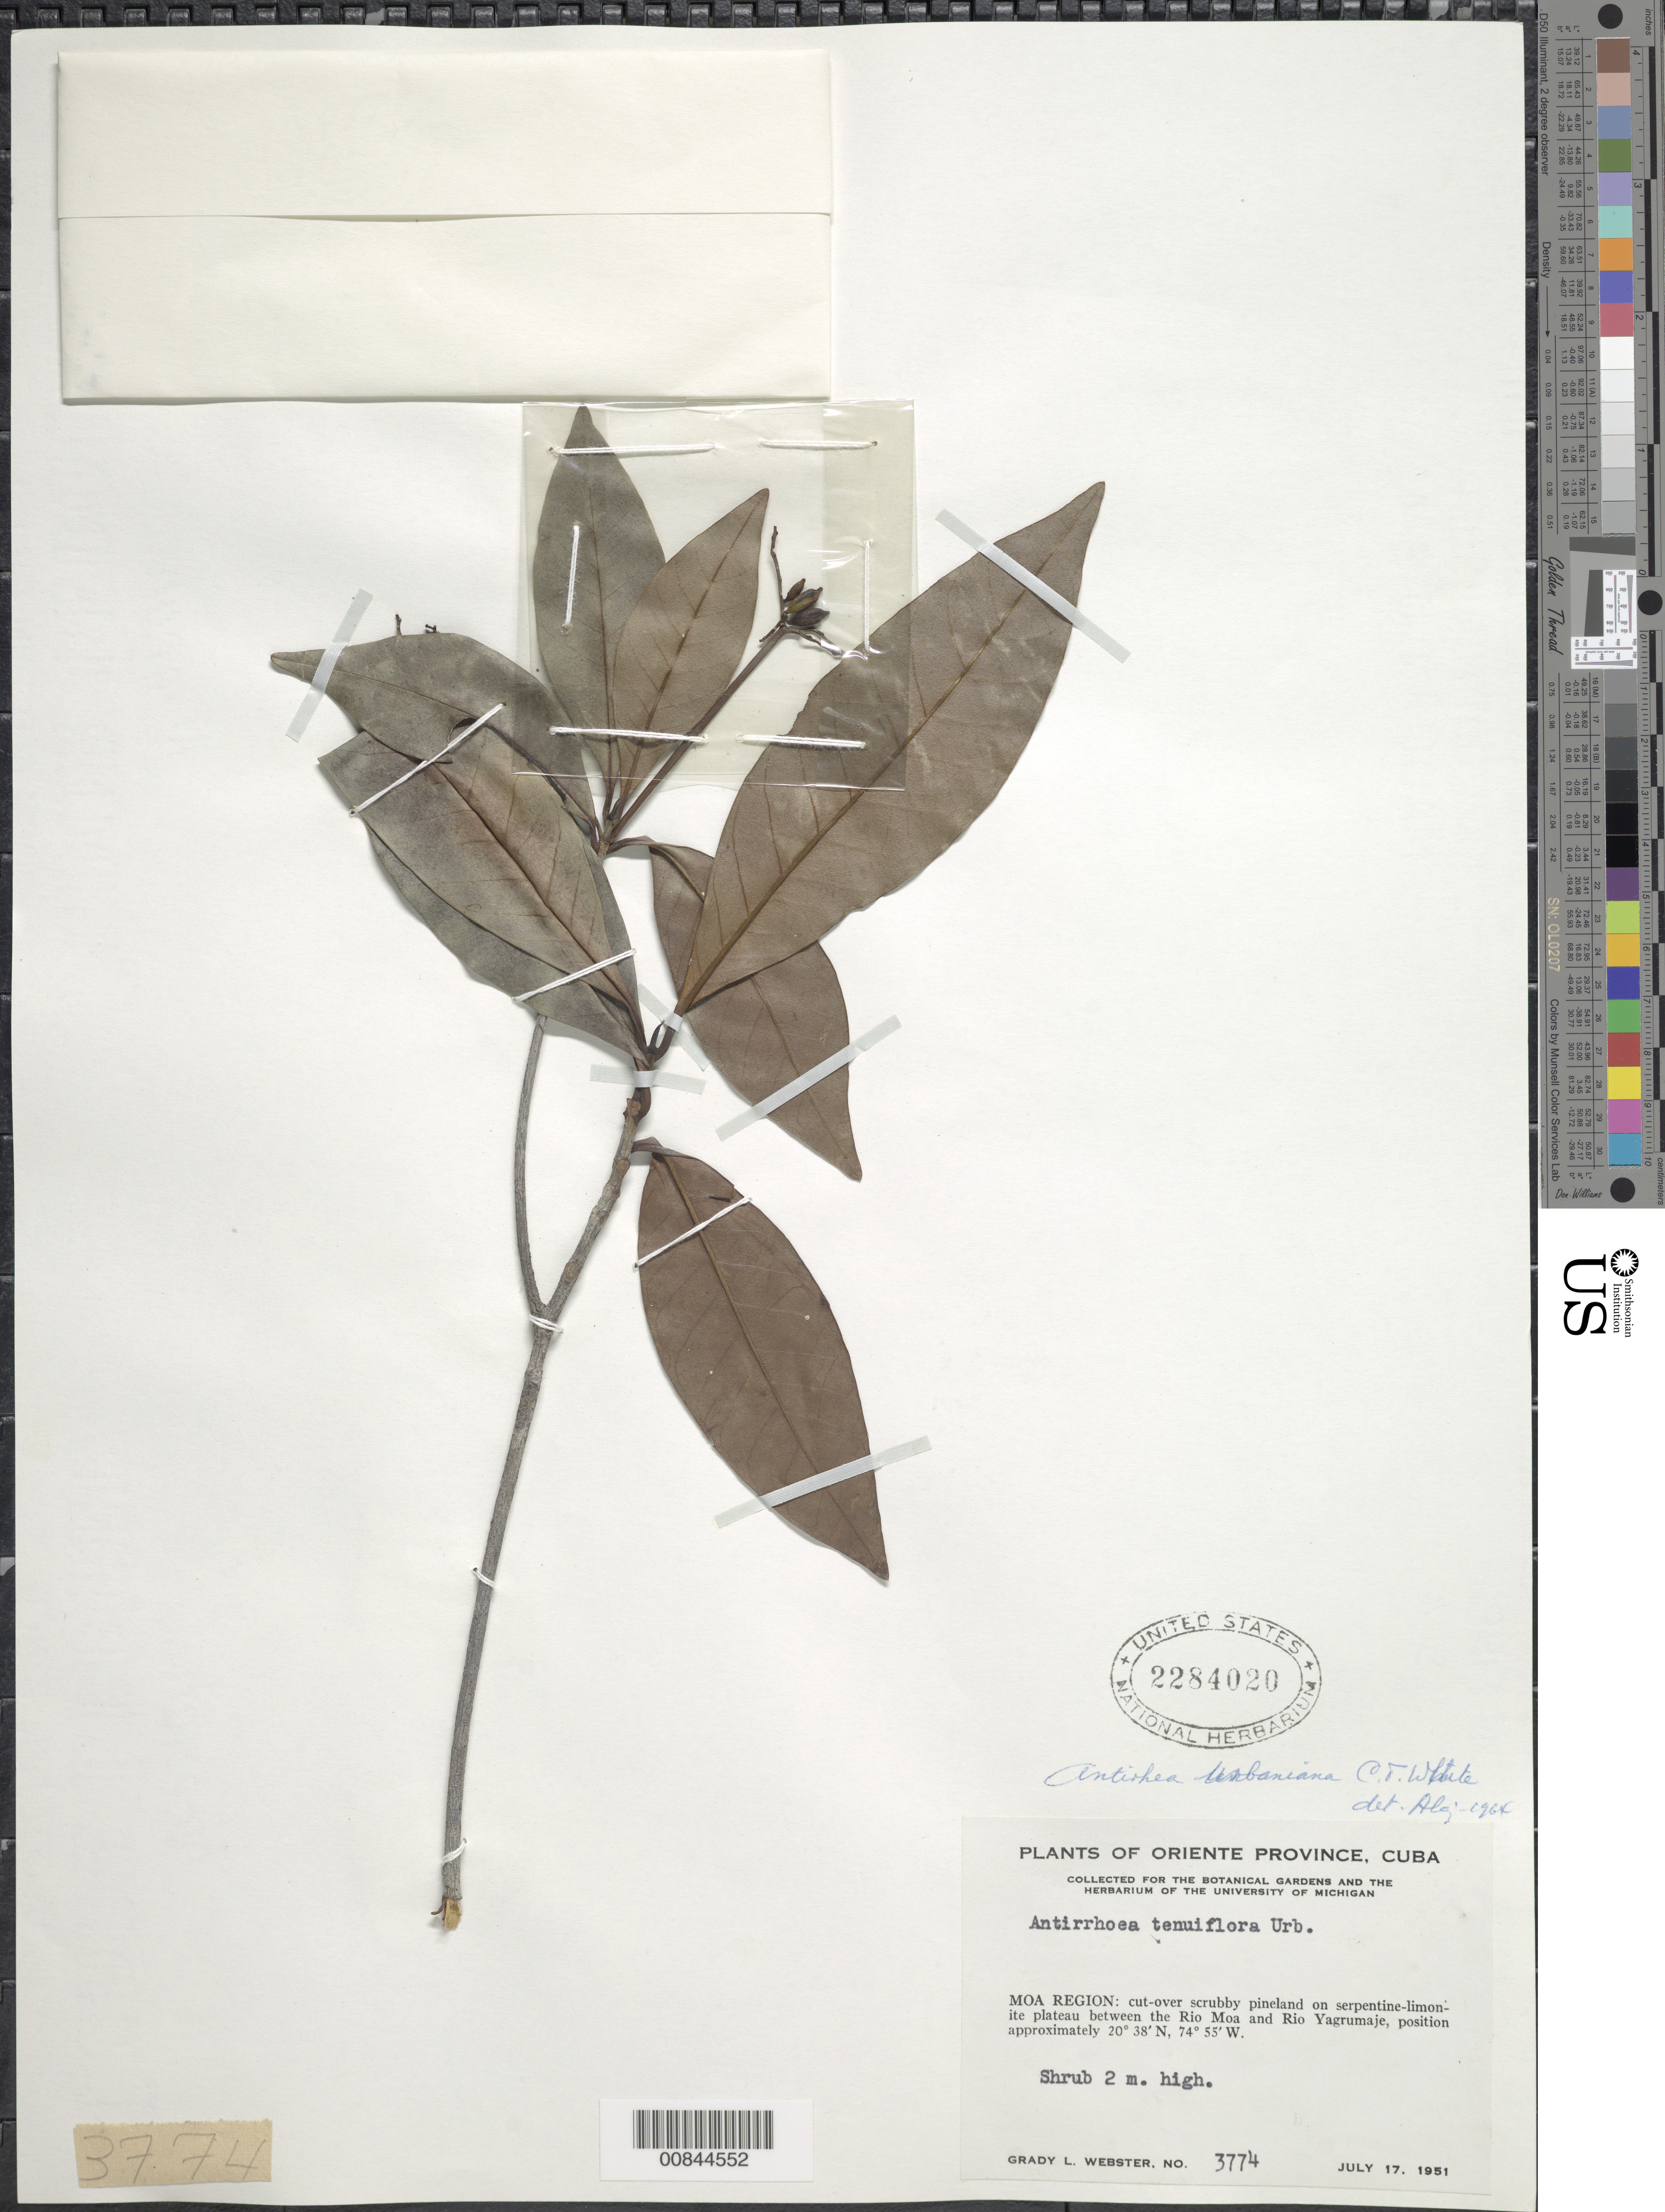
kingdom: Plantae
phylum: Tracheophyta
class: Magnoliopsida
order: Gentianales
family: Rubiaceae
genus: Stenostomum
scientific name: Stenostomum urbanianum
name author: (C.T. White) Borhidi & Fernández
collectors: G. L. Webster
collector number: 3774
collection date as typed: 17 Jul 1951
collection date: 1951-07-17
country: Cuba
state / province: Oriente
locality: Moa region: Plateau between Rio Moa and Rio Yagrumaje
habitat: Cut-over scrubby pineland on serpentine-limonite plateau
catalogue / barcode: US 2284020